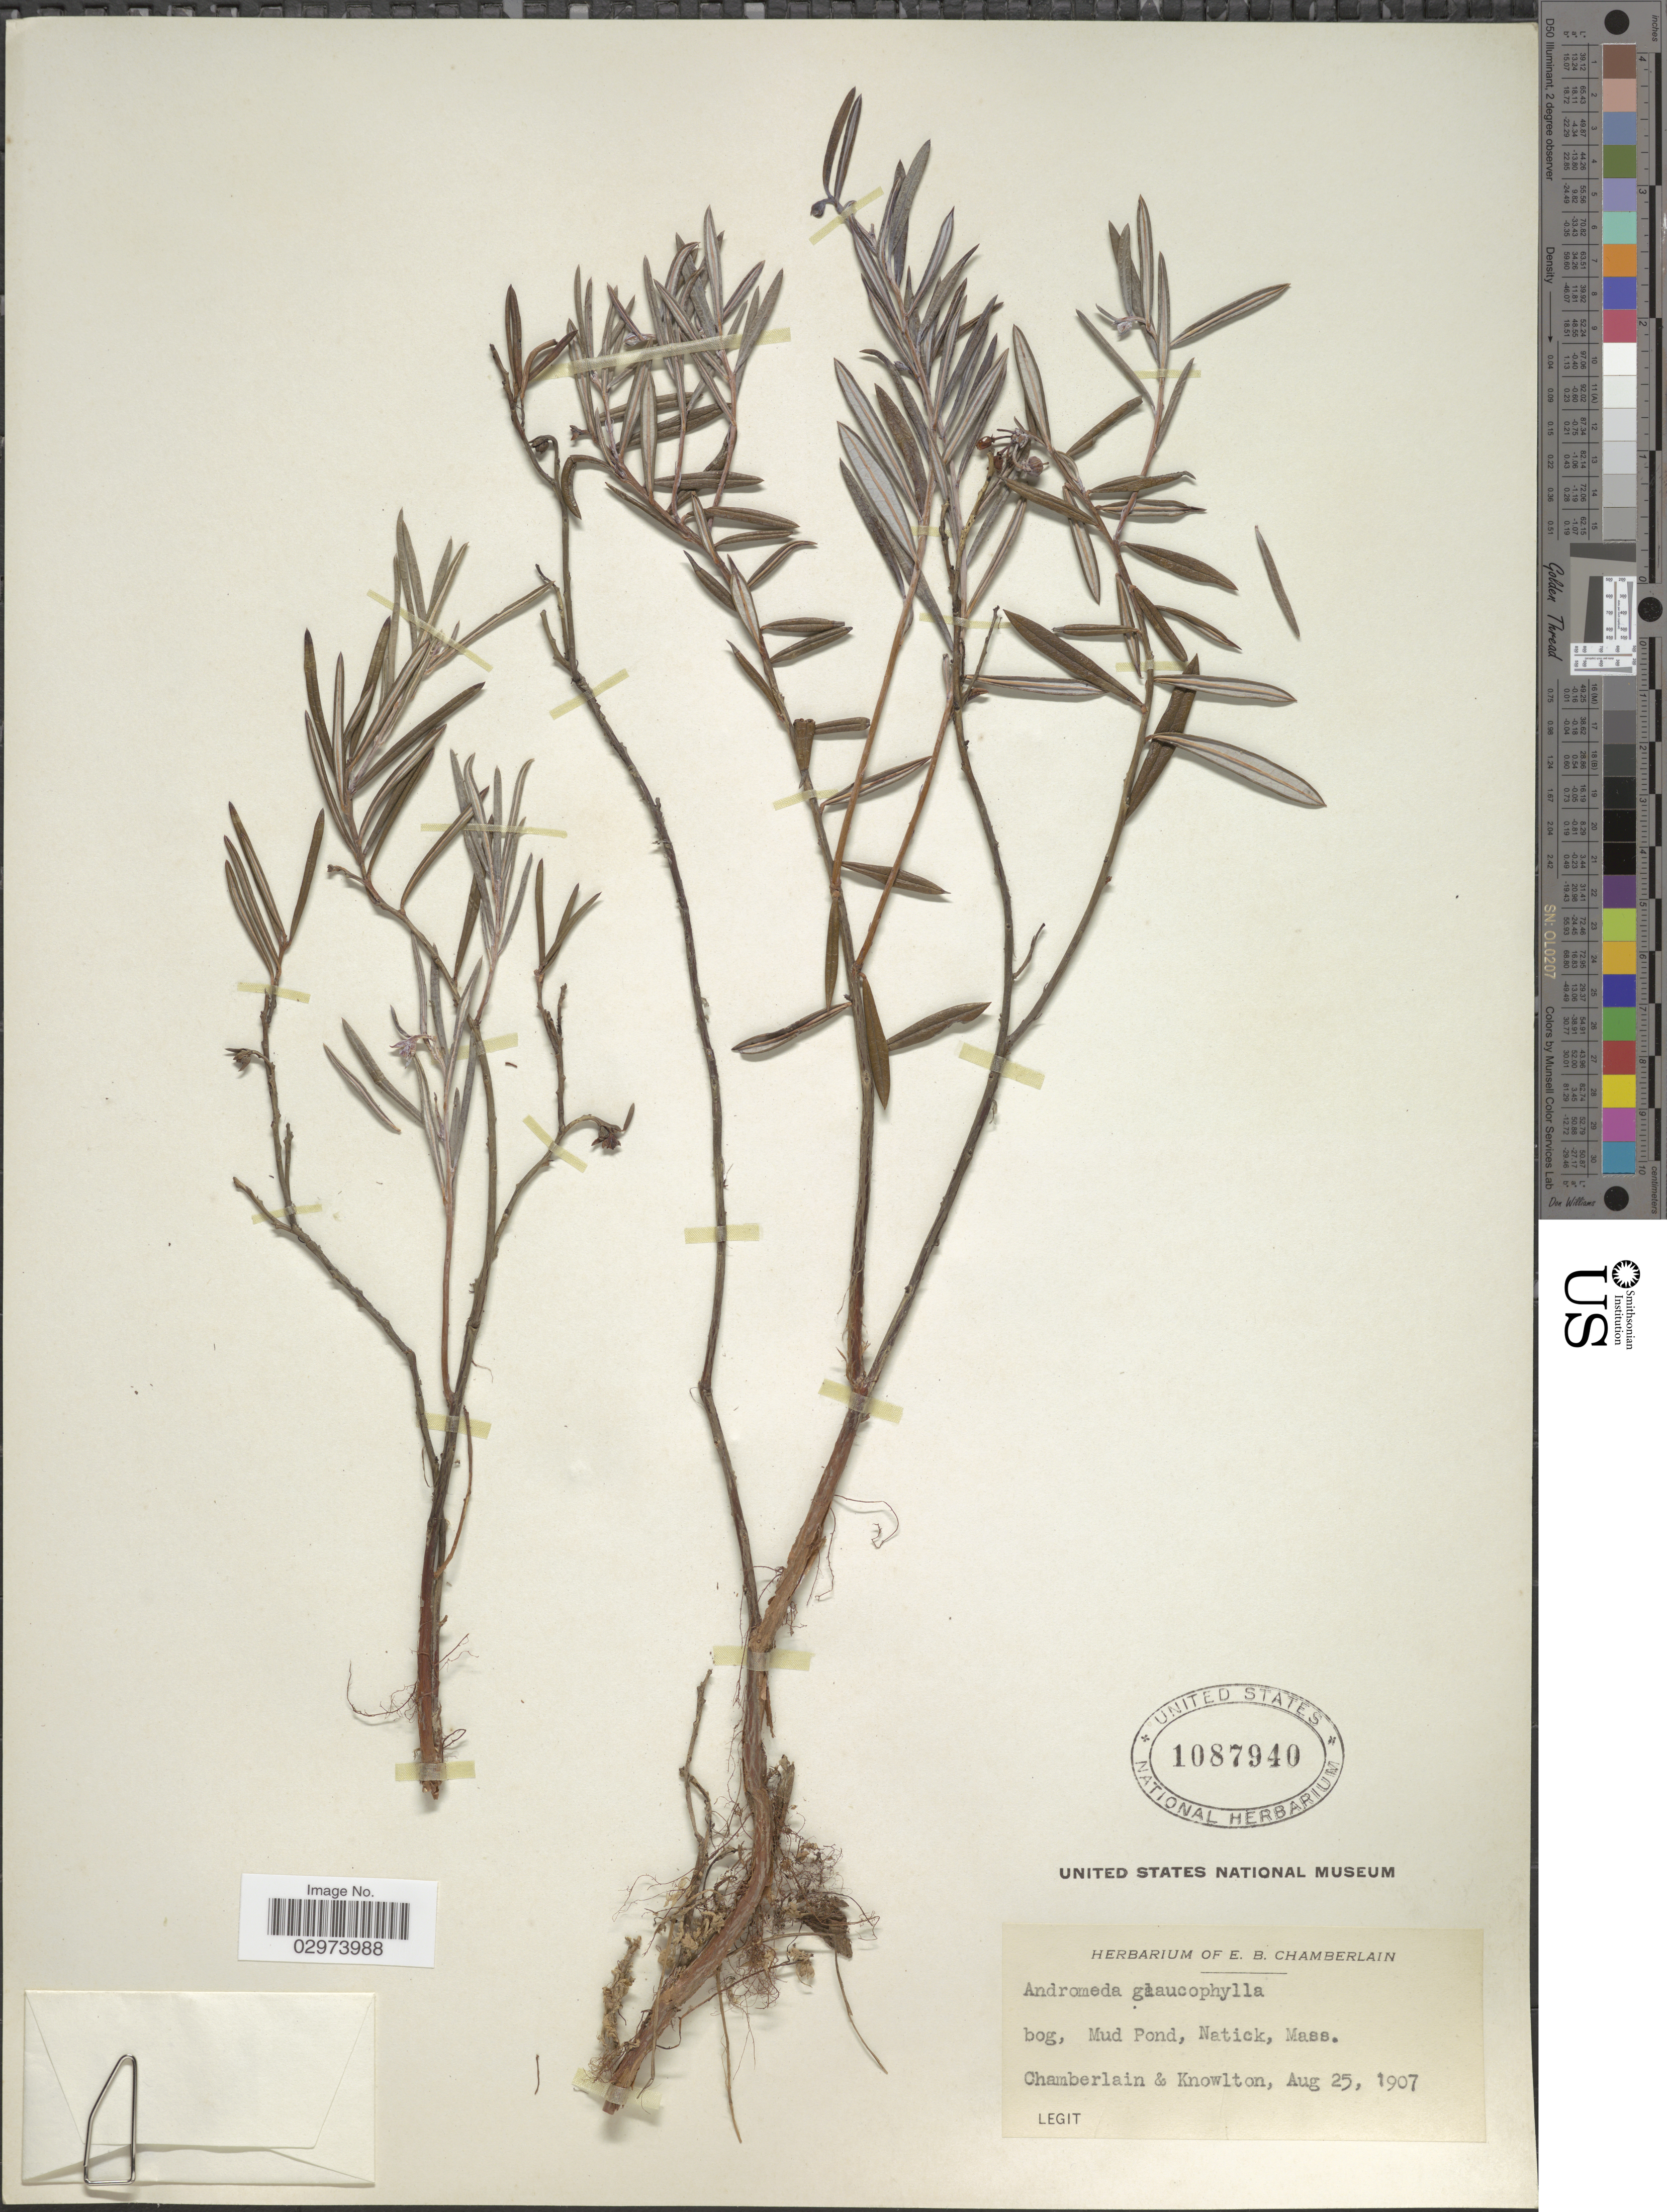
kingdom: Plantae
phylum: Tracheophyta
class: Magnoliopsida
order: Ericales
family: Ericaceae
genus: Andromeda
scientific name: Andromeda polifolia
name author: L.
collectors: -. Chamberlain & -. Knowlton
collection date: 1907-08-25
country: United States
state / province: Massachusetts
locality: Bog, Mud Pond, Natick, Mass.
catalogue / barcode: US 1087940